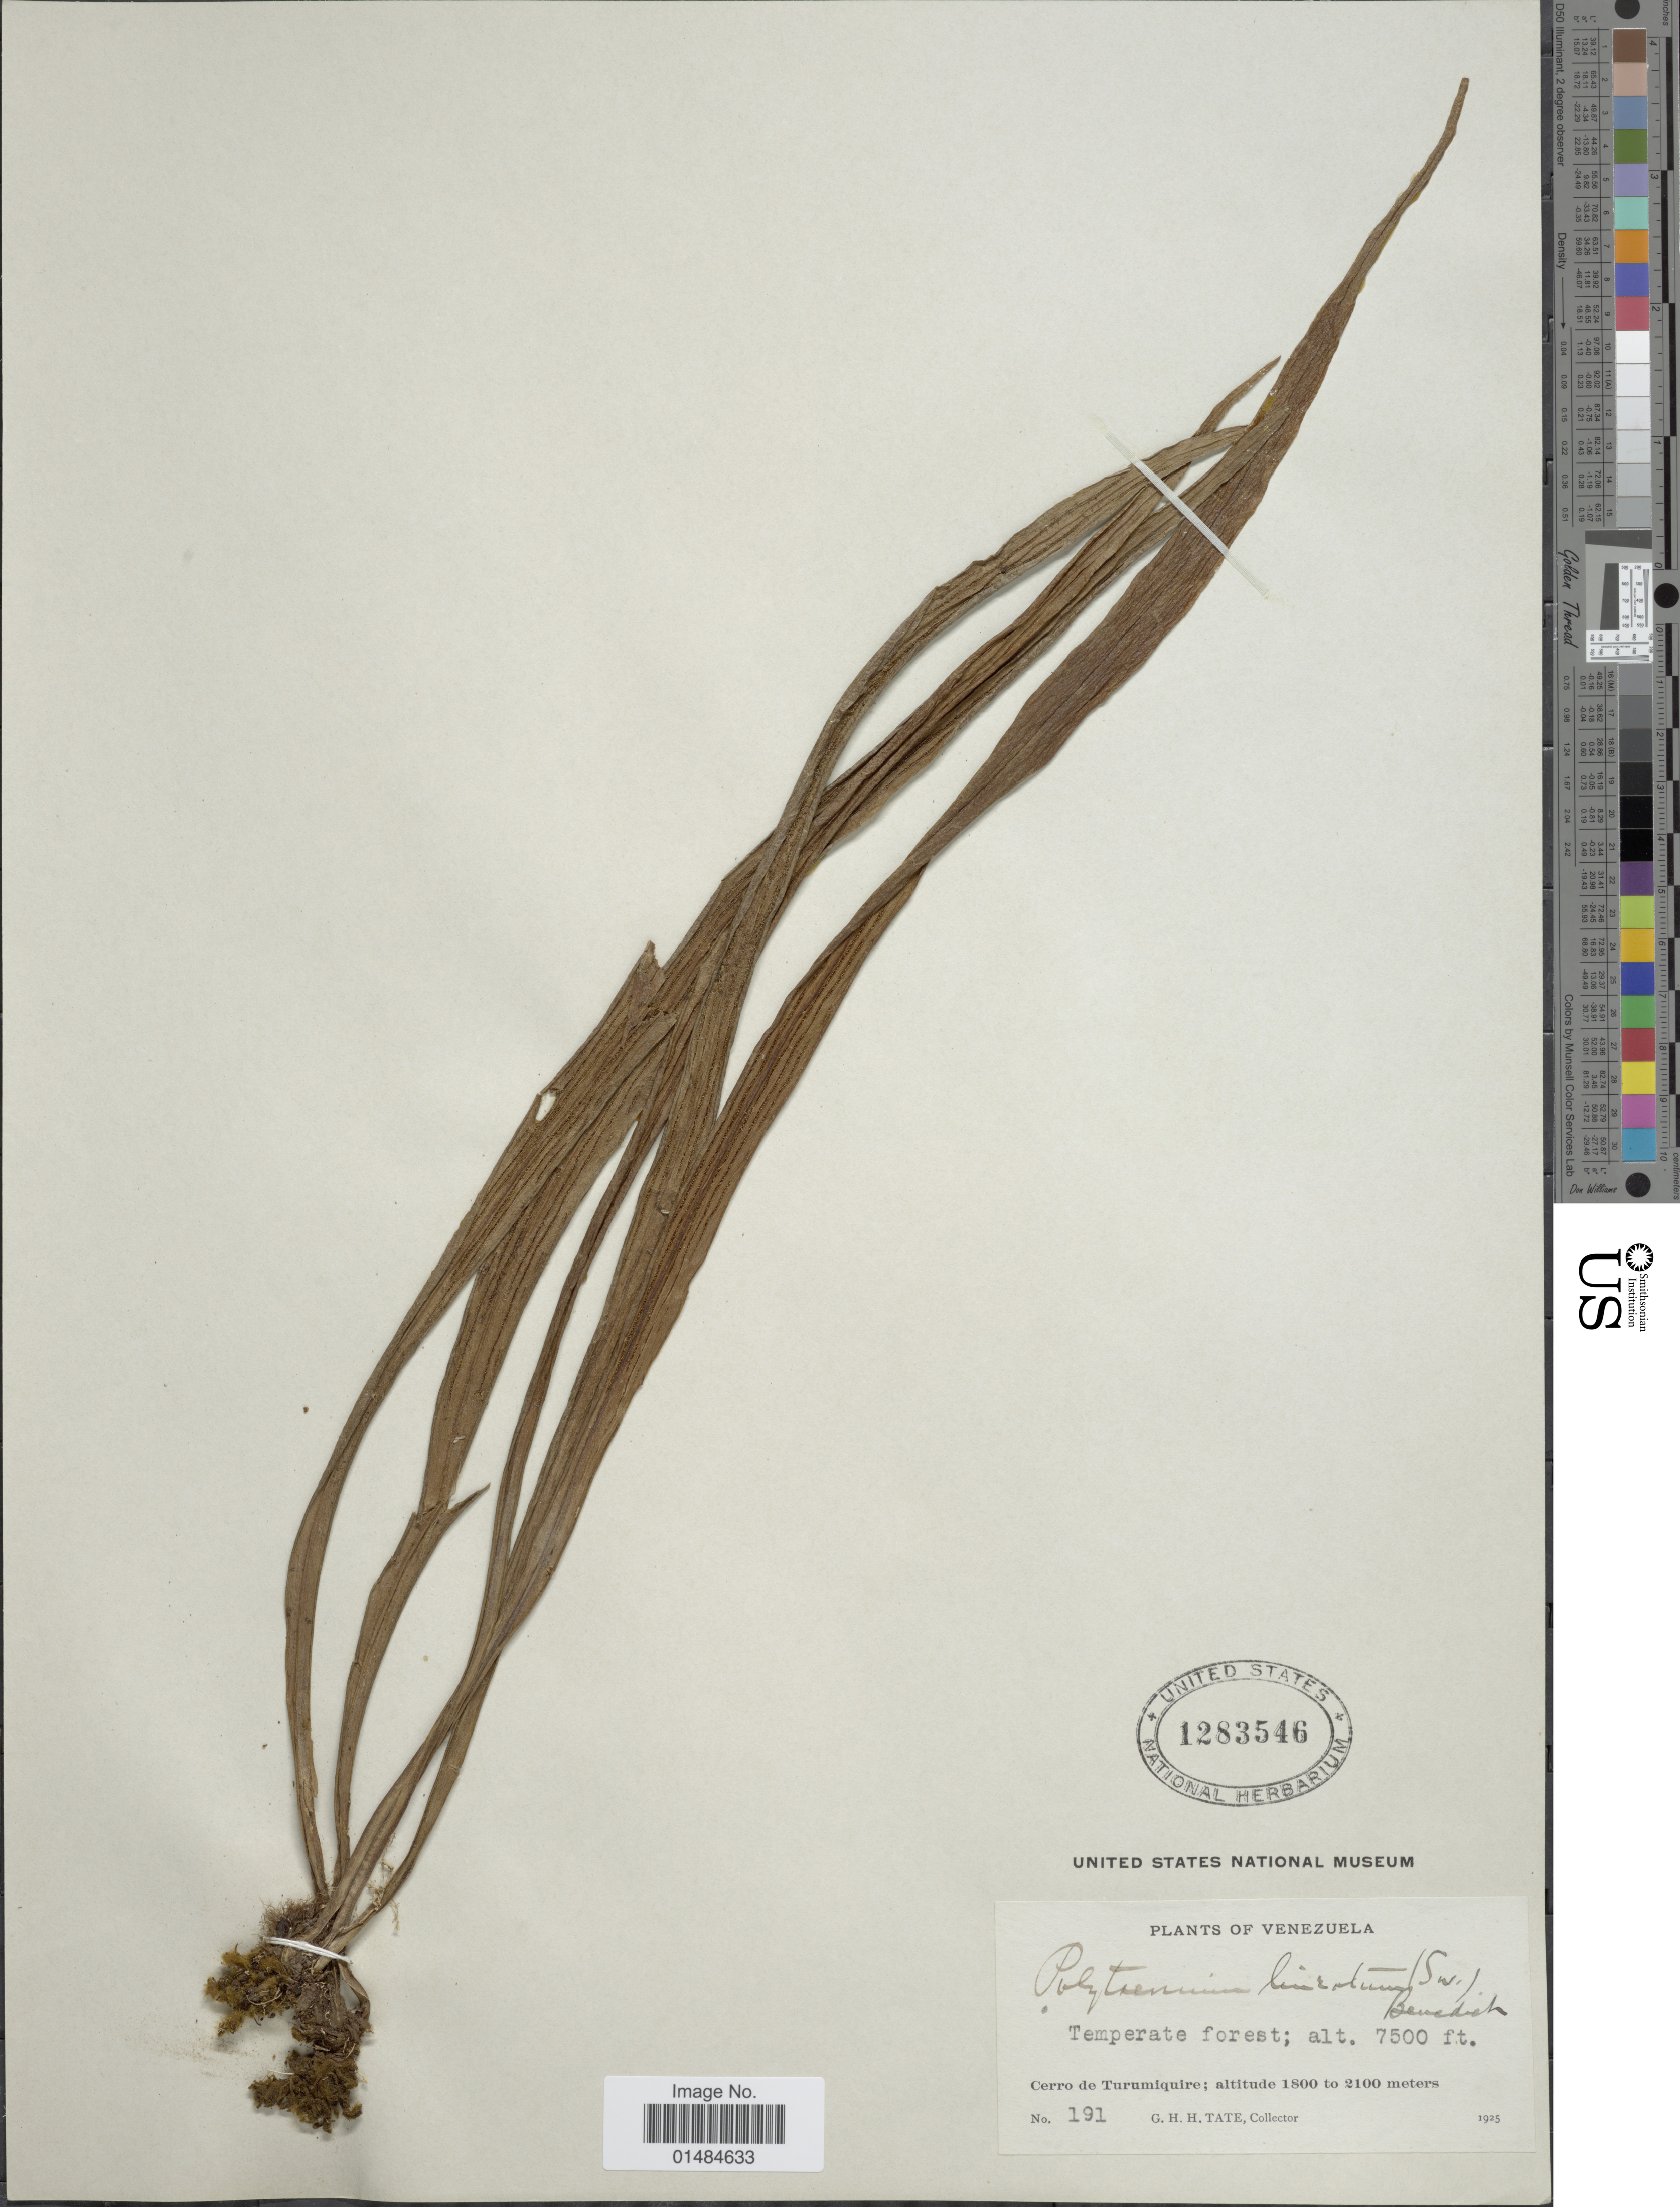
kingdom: Plantae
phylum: Tracheophyta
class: Polypodiopsida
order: Polypodiales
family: Pteridaceae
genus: Polytaenium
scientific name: Polytaenium lineatum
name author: (Sw.) J. Sm.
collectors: G. H. H.Tate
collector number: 191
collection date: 1925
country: Venezuela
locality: Cerro de Turumiquire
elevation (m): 1800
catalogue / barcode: US 1283546